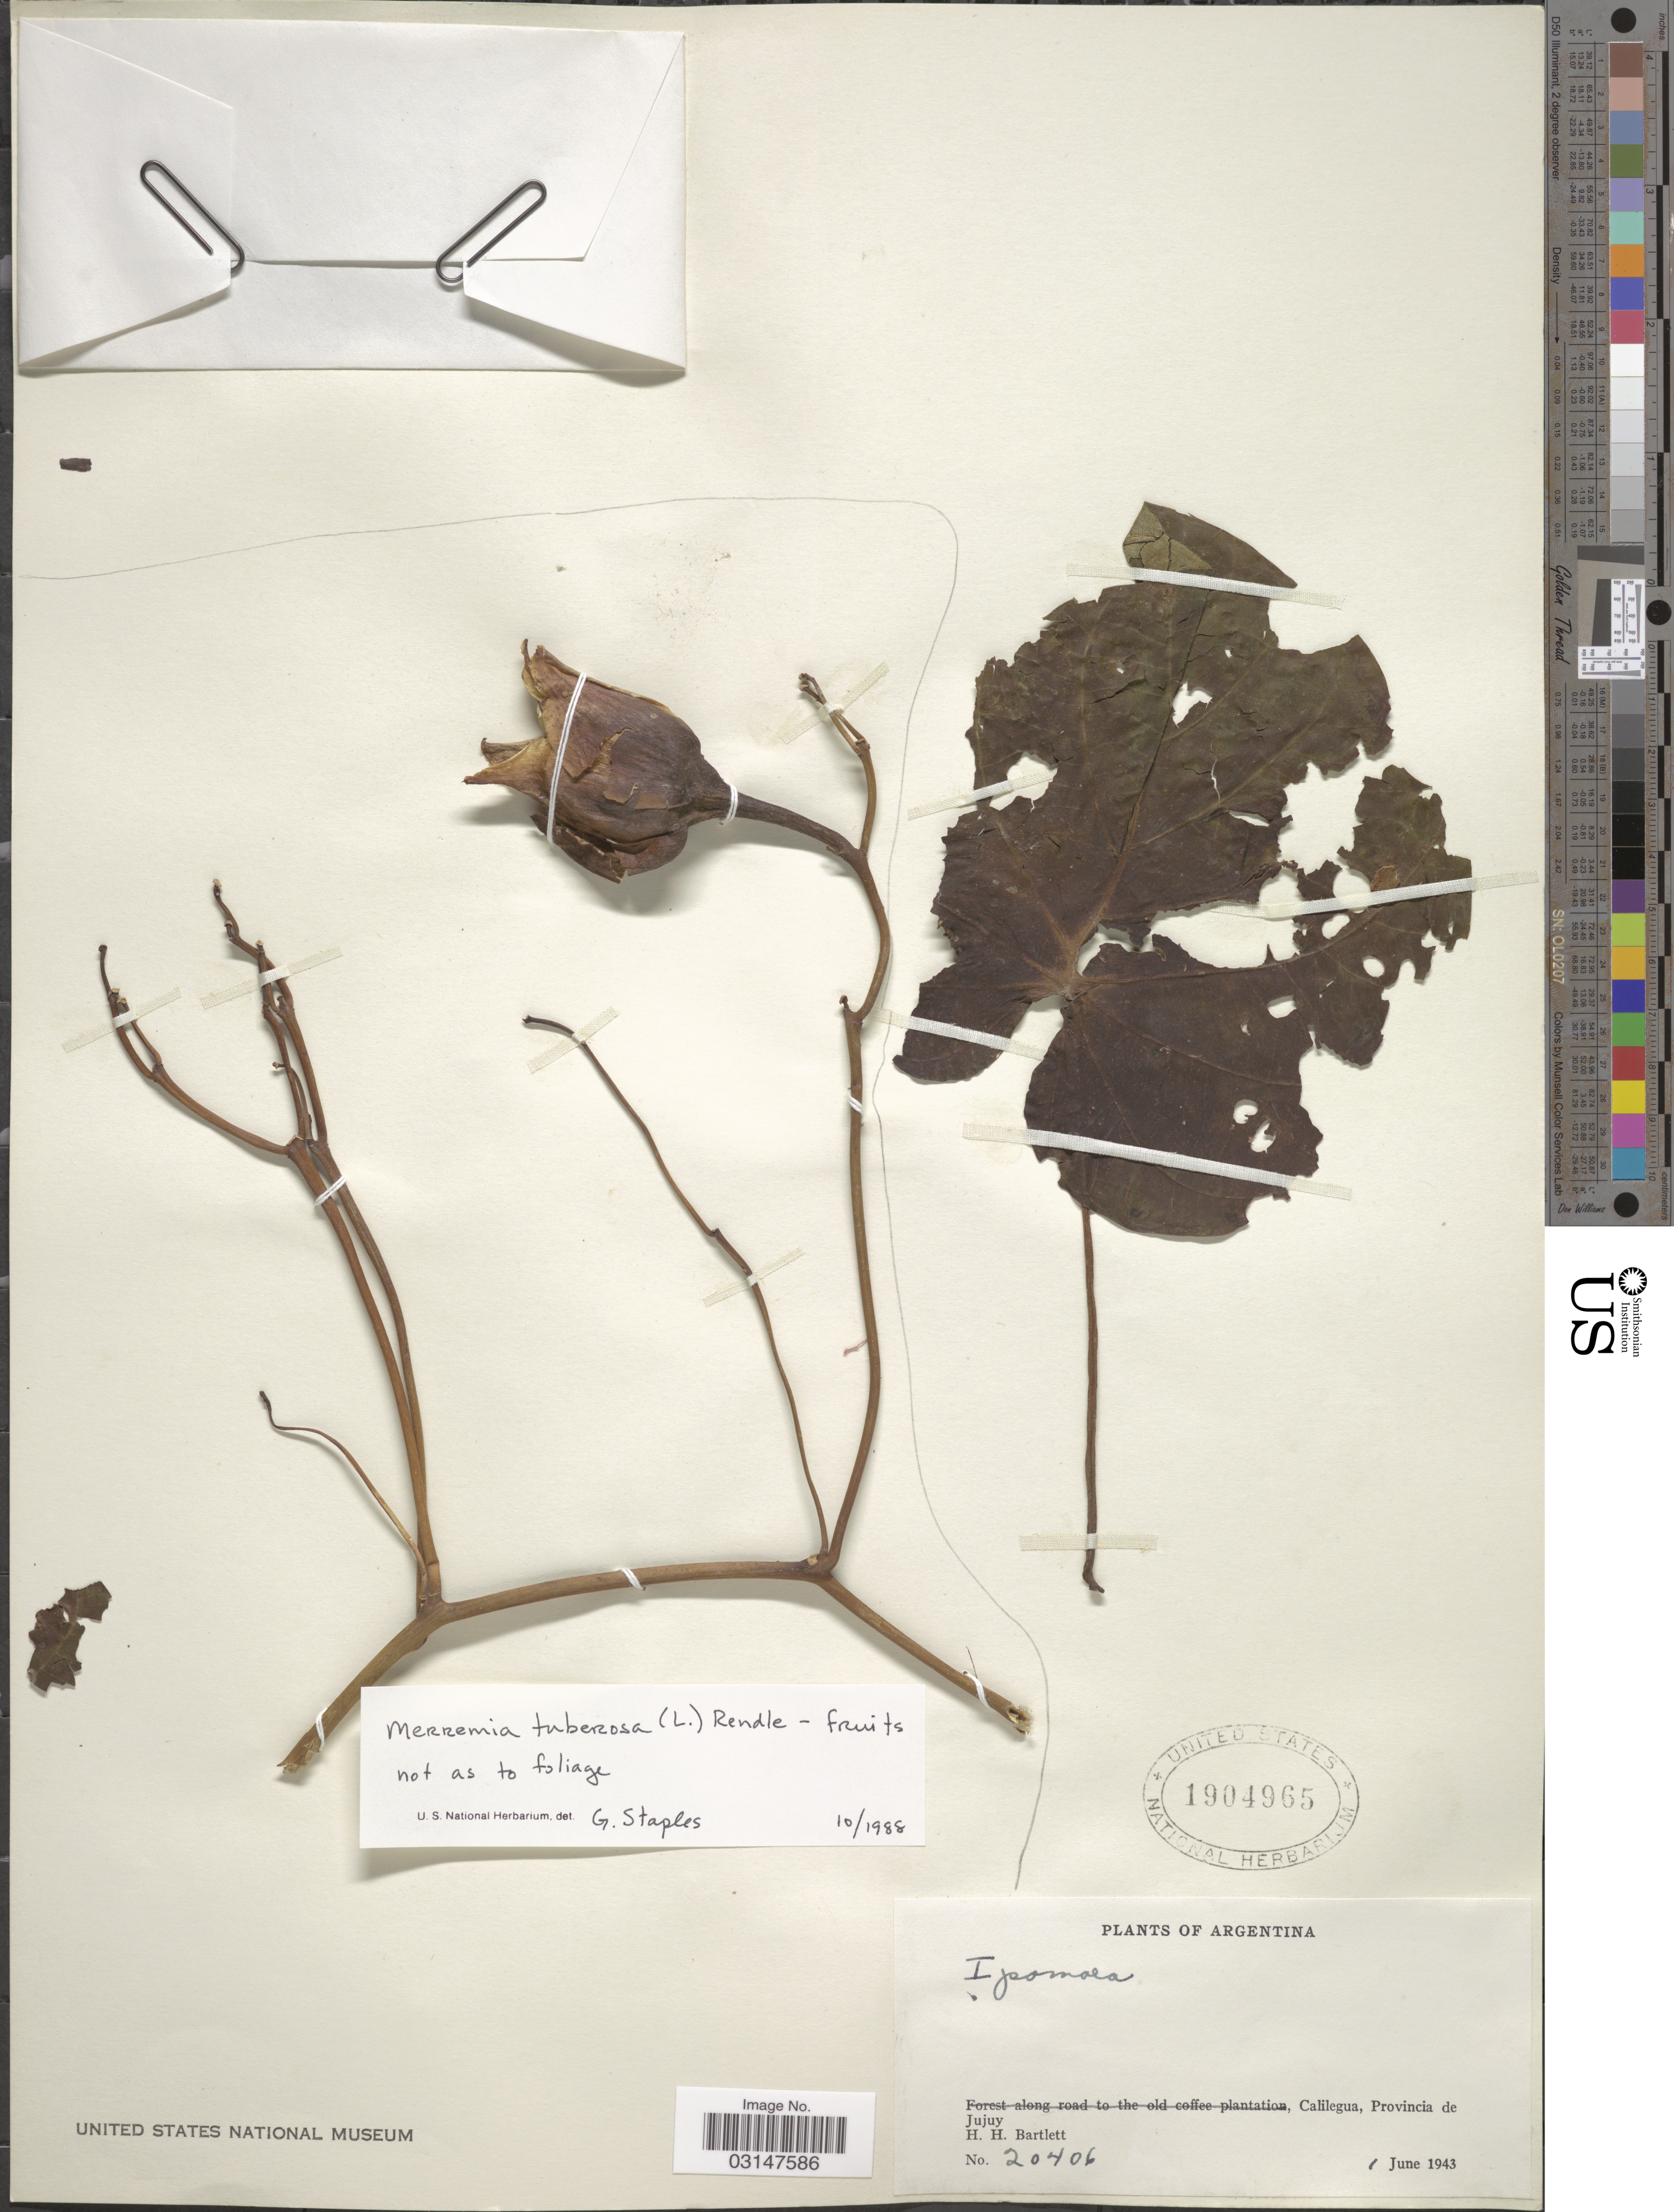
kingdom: Plantae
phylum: Tracheophyta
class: Magnoliopsida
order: Solanales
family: Convolvulaceae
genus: Distimake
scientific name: Distimake tuberosus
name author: (L.) A. R. Simões & Staples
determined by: Strong, Mark T., (BOT), Smithsonian Institution - National Museum of Natural History (UNITED STATES)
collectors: H. H. Bartlett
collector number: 20406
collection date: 1943-06-01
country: Argentina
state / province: Jujuy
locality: Calilegua.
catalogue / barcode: US 1904965